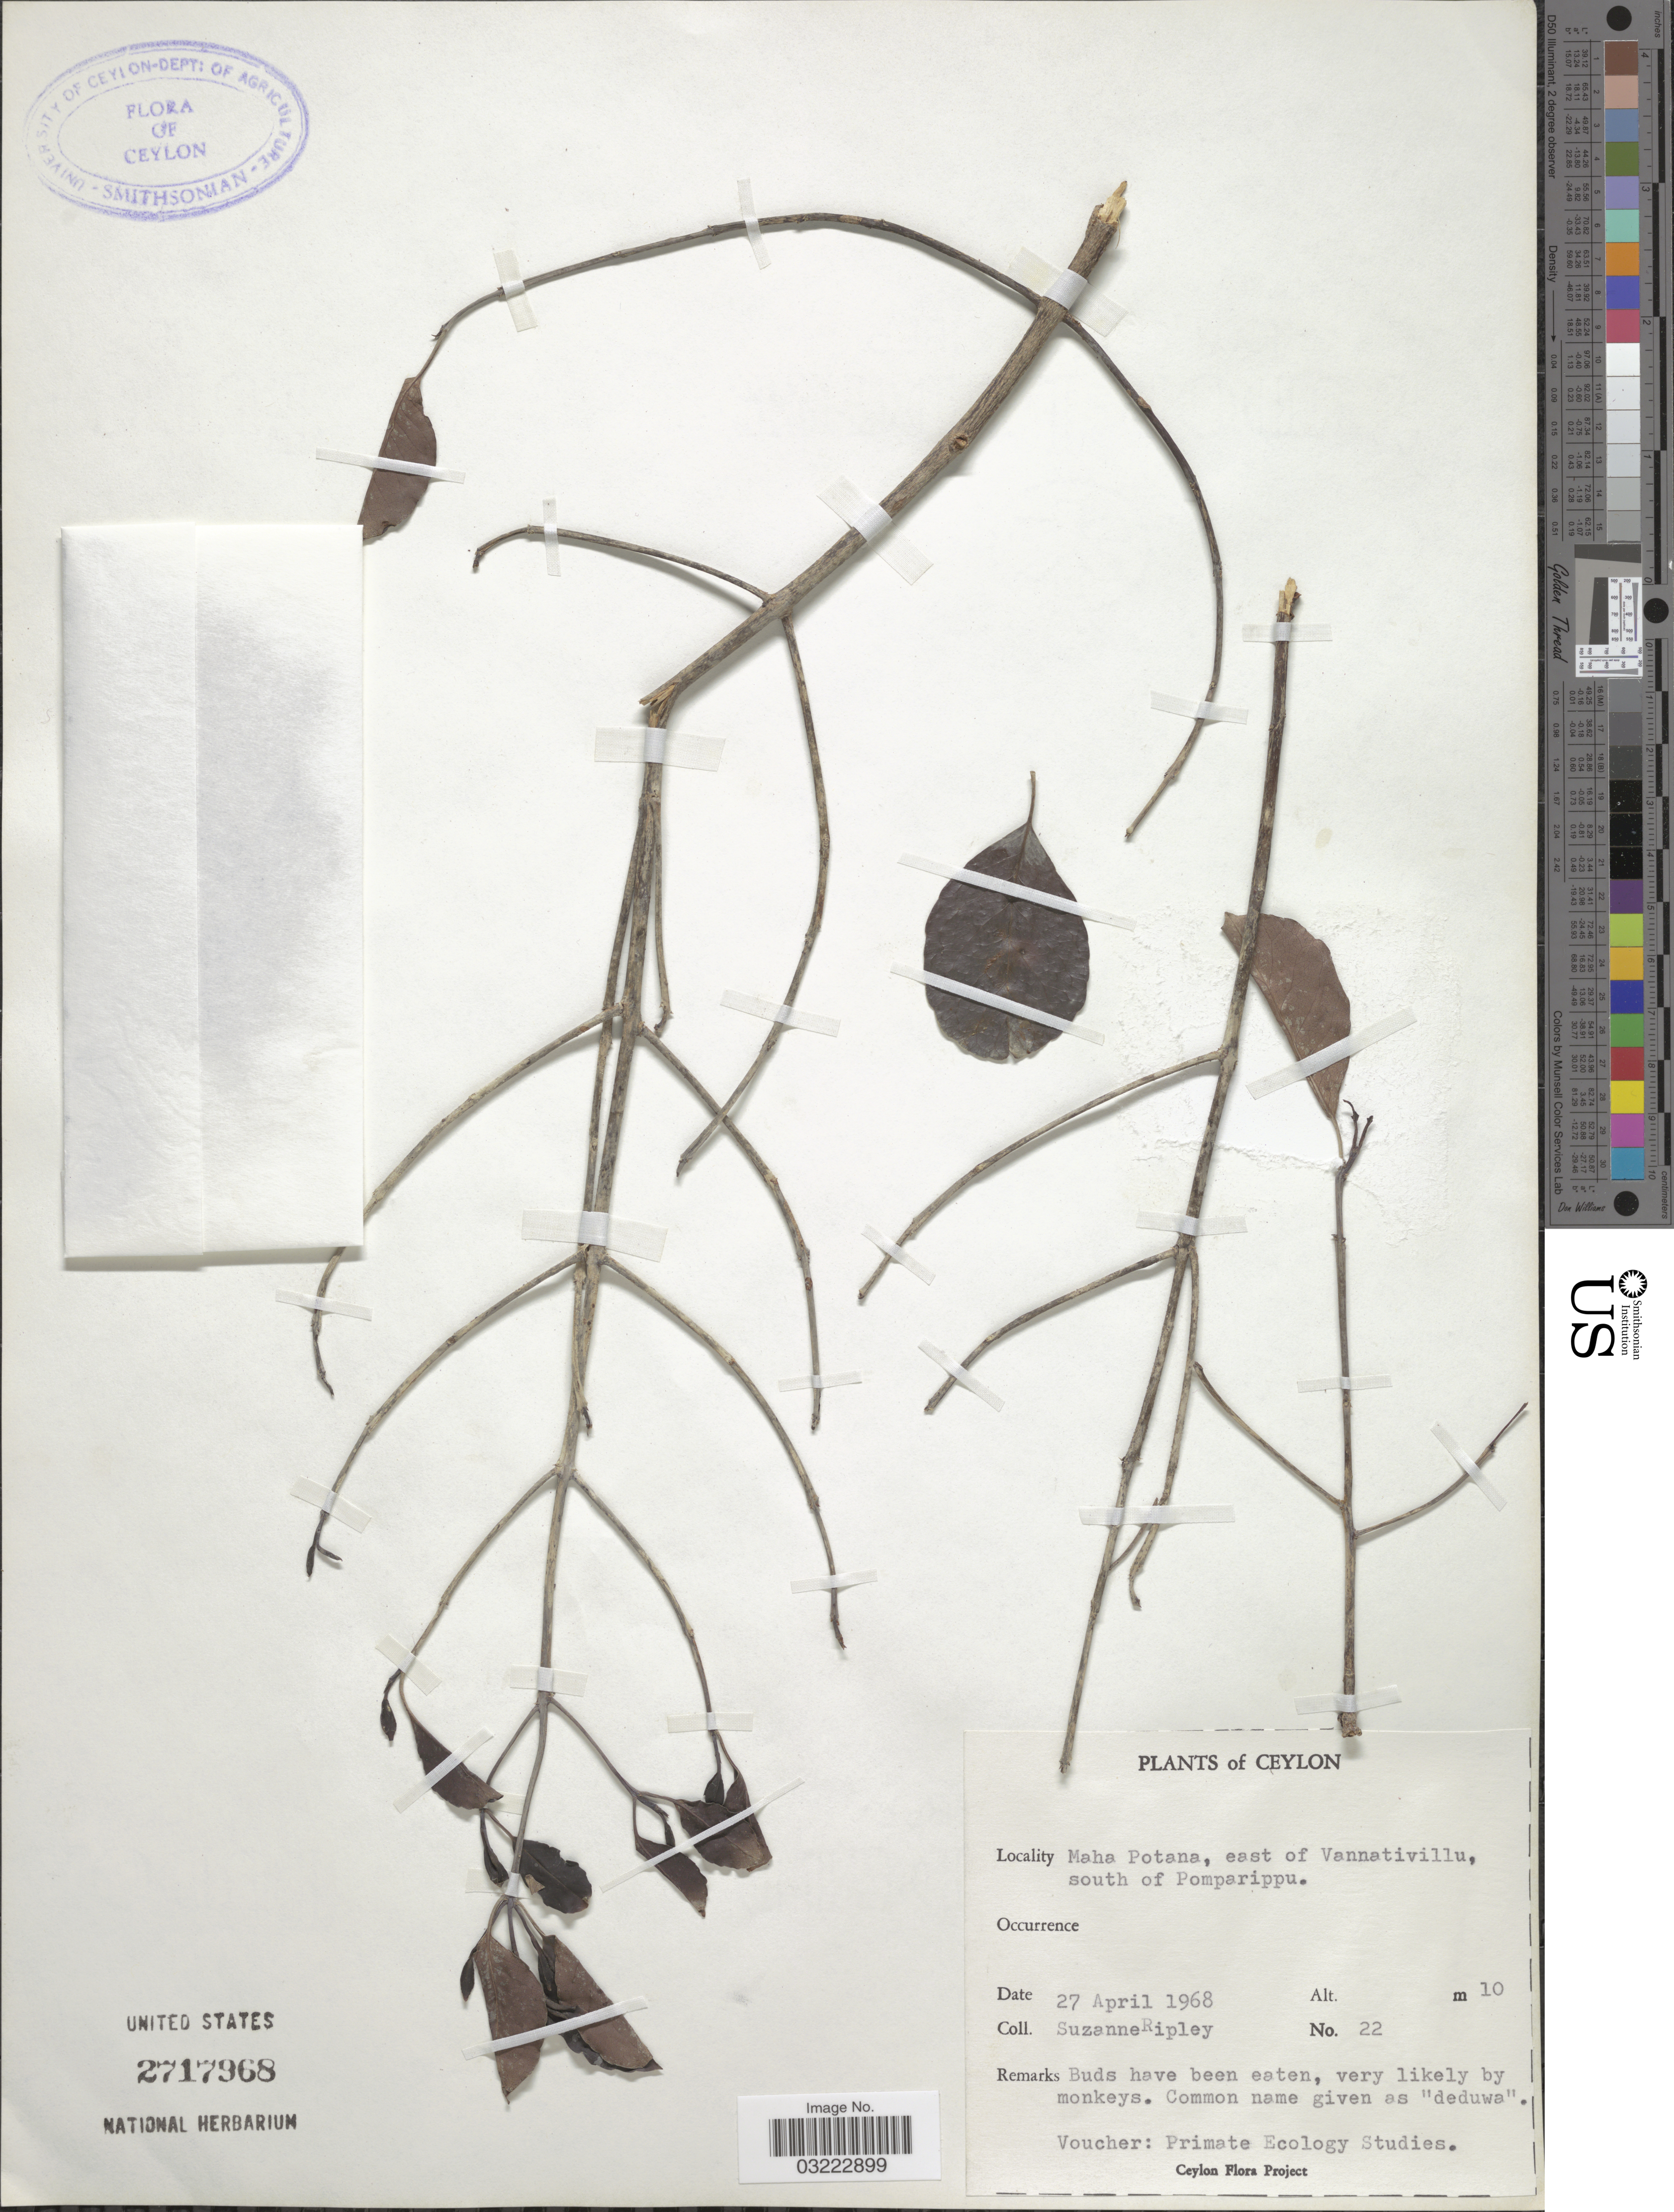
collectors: S. Ripley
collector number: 22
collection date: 1968-04-27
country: Sri Lanka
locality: Ceylon. Maha Potana, east of Vannativillu, south of Pomparippu.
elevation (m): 10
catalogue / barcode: US 2717968